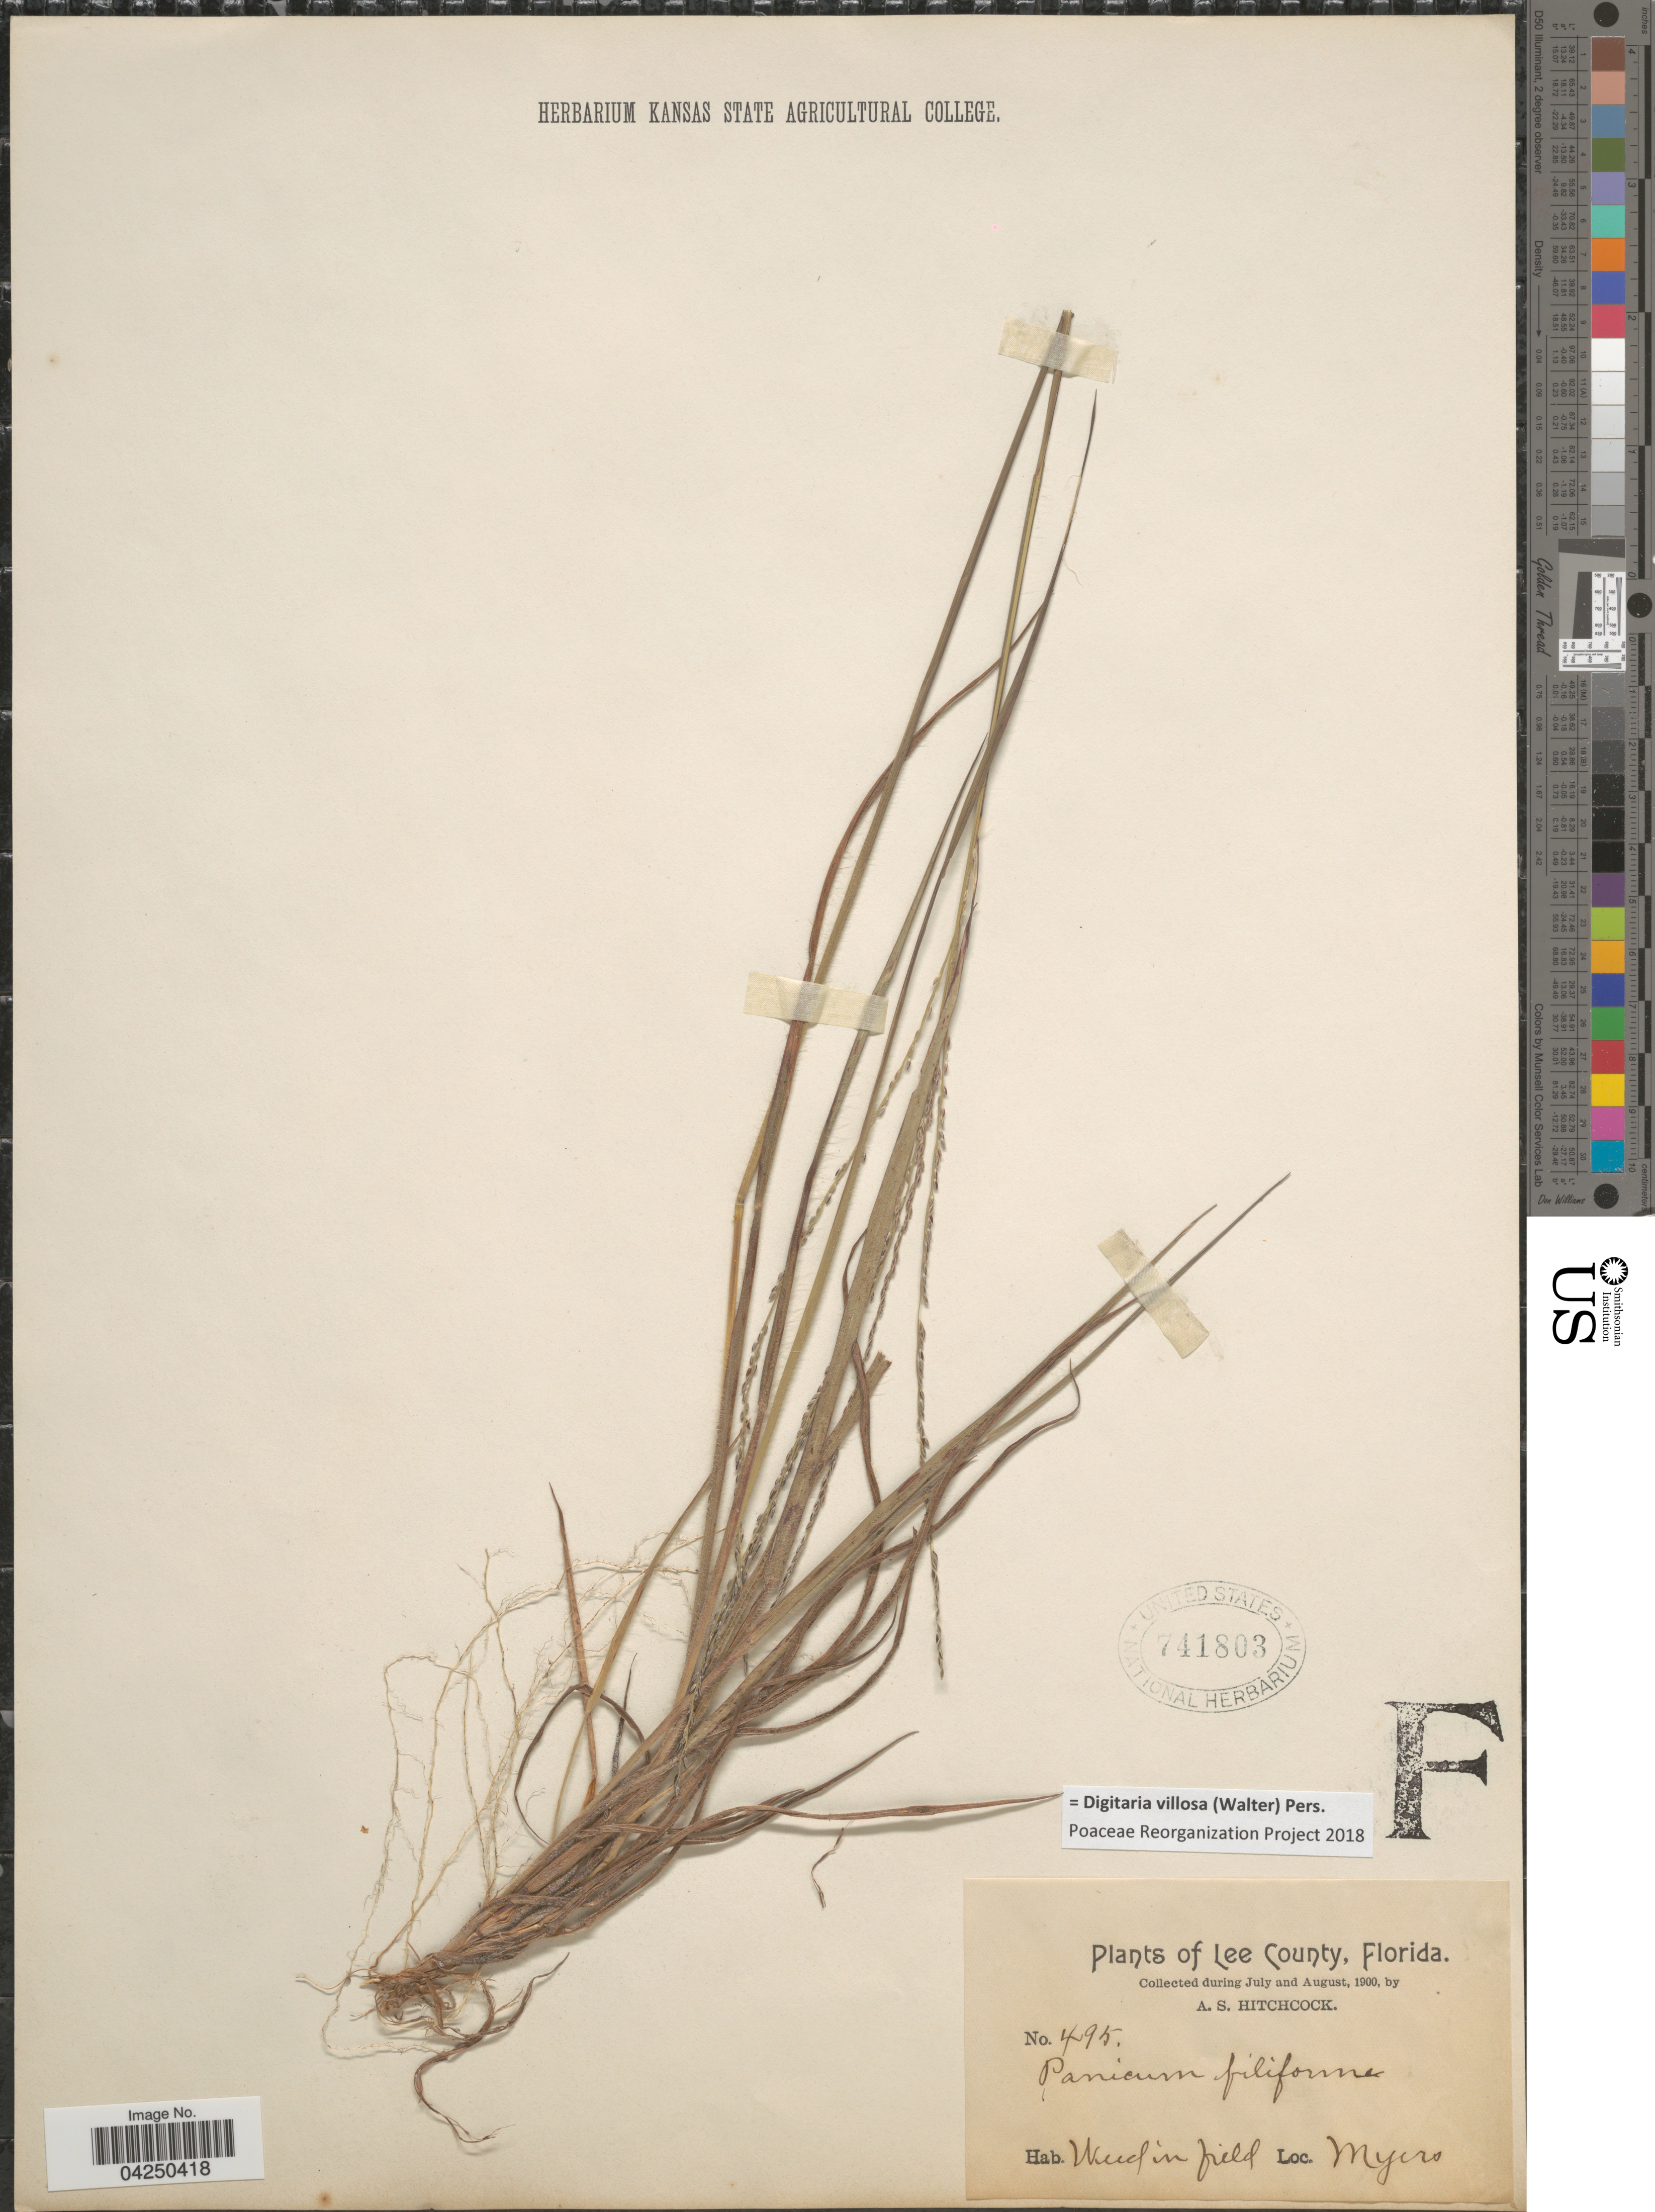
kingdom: Plantae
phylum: Tracheophyta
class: Liliopsida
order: Poales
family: Poaceae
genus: Digitaria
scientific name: Digitaria villosa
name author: (Walter) Pers.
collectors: A. S. Hitchcock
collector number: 495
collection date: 1900-07/1900-08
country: United States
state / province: Florida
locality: Lee County. Weed in field. Myers.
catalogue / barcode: US 741803